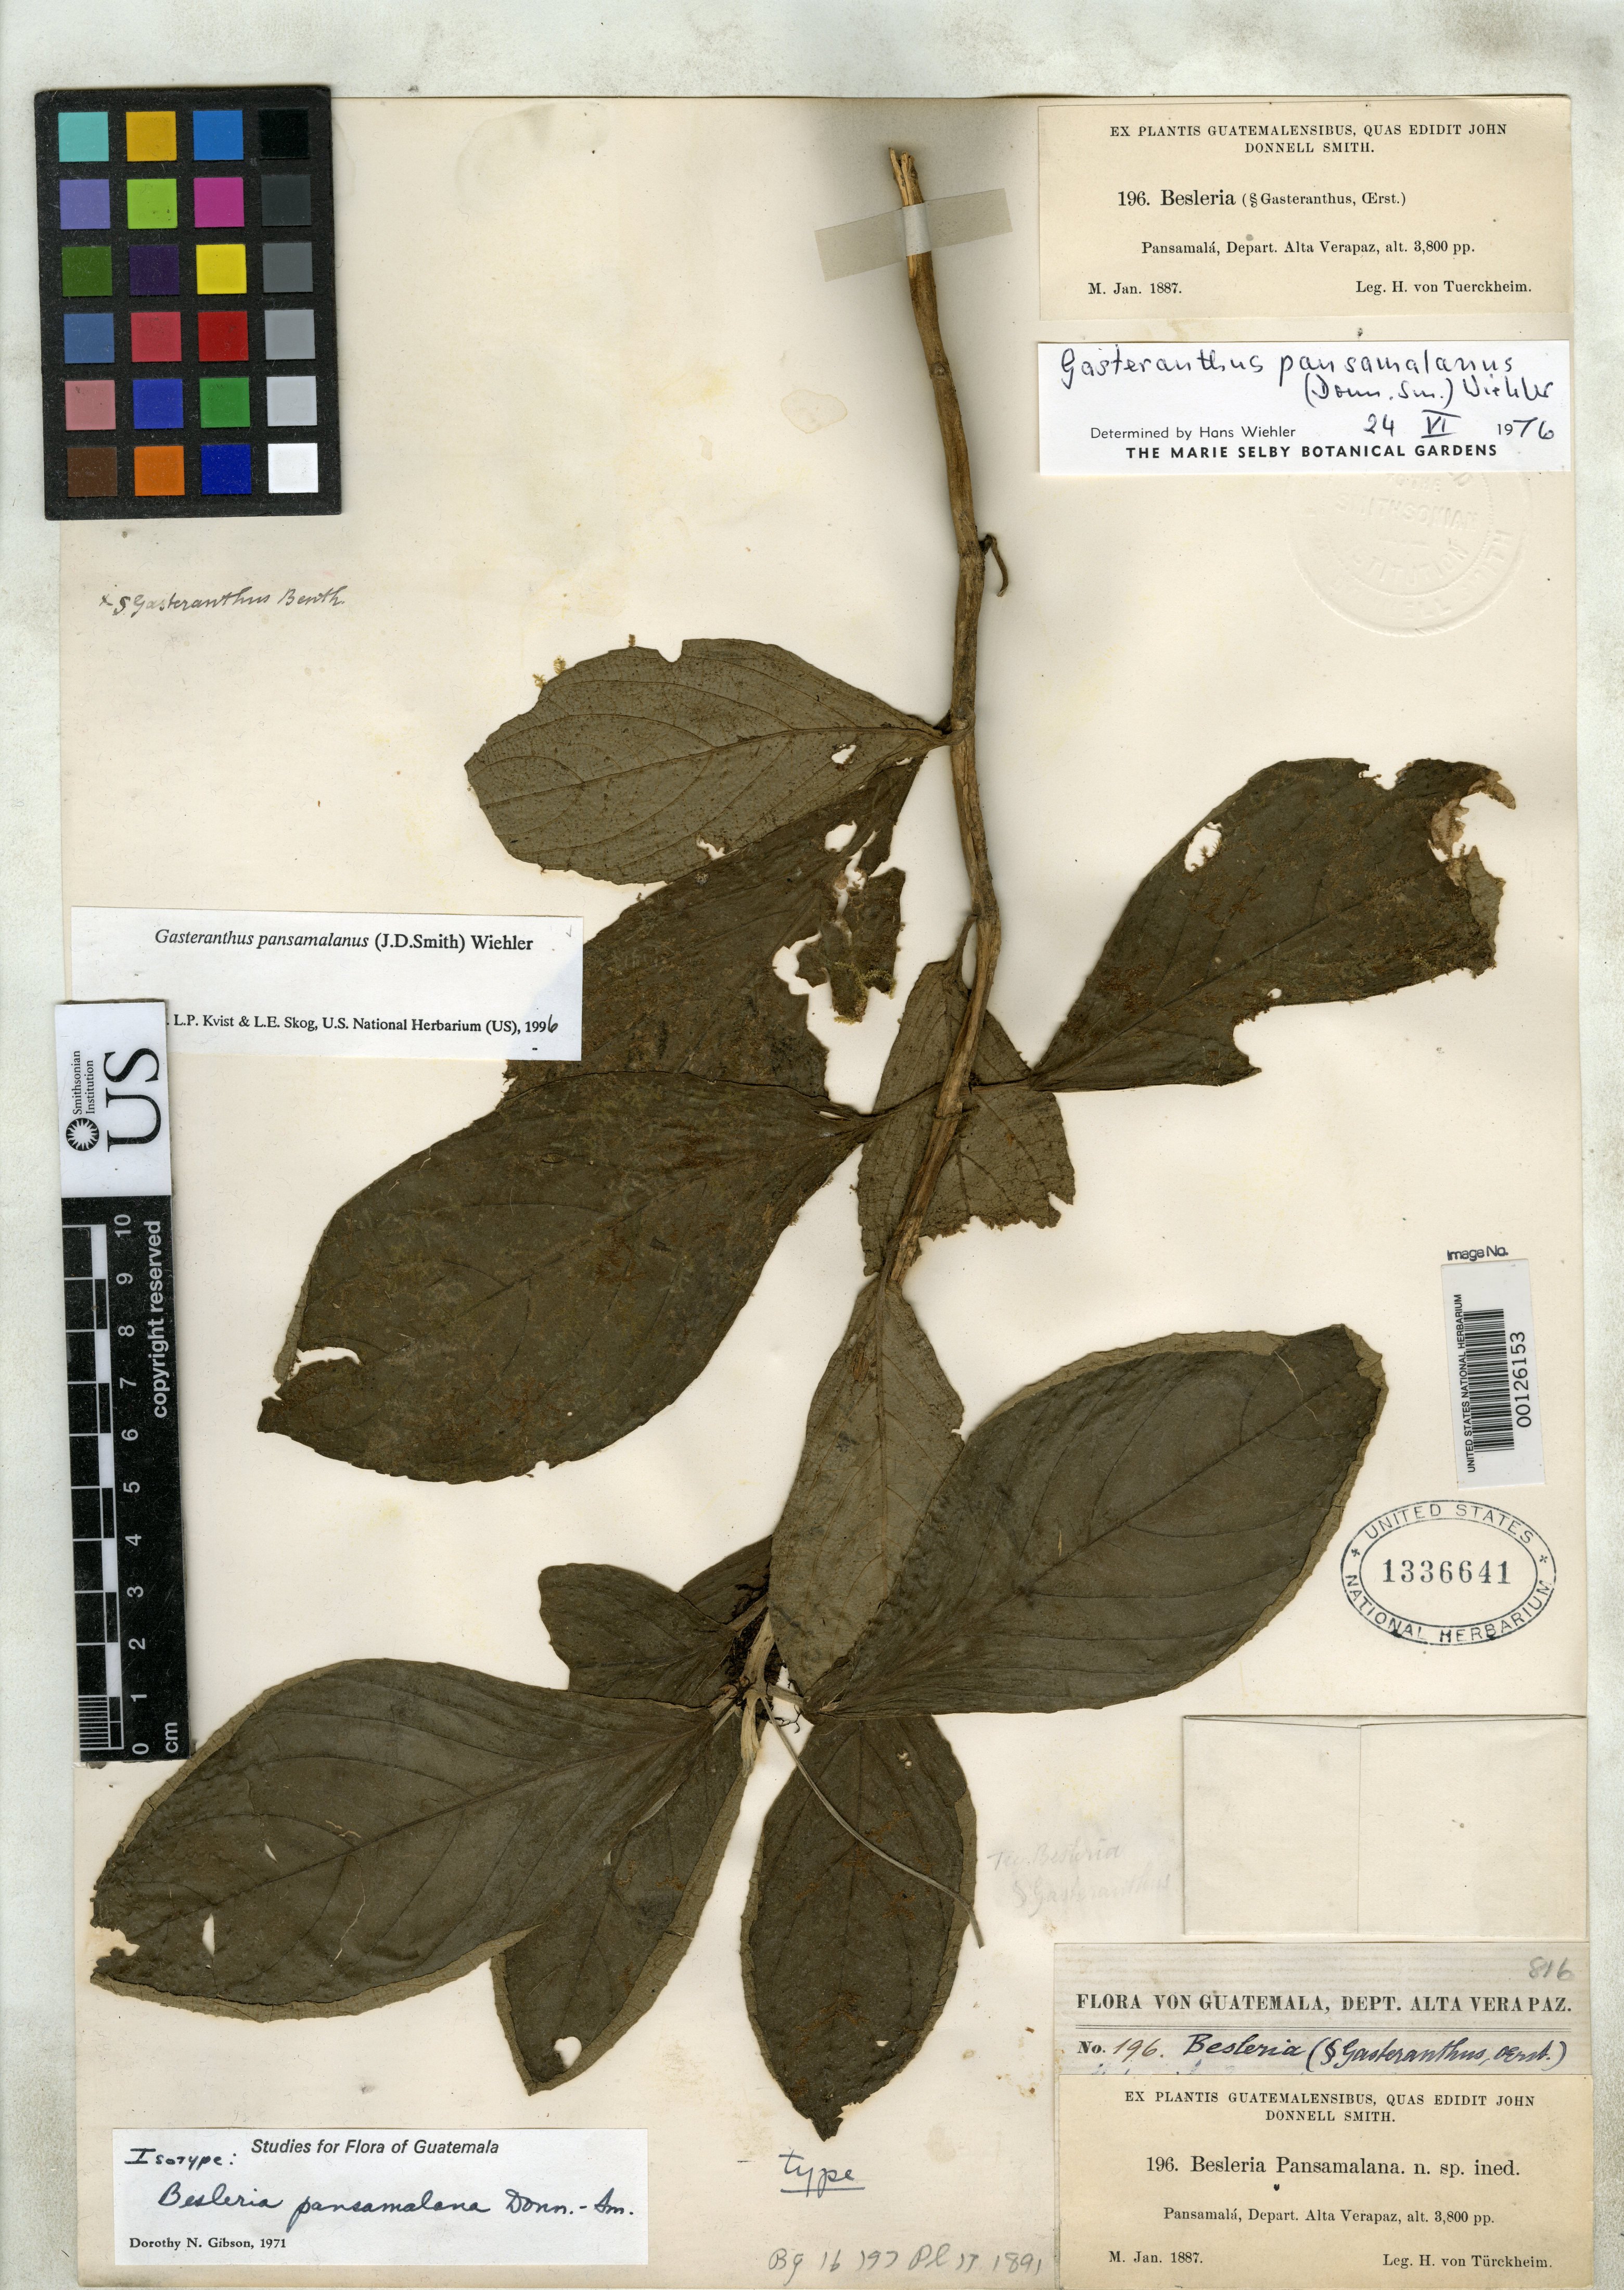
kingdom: Plantae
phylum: Tracheophyta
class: Magnoliopsida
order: Lamiales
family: Gesneriaceae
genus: Besleria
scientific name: Besleria pansamalana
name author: Donn. Sm.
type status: Isotype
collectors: H. von Türckheim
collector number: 196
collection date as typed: Jan 1887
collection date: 1887-01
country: Guatemala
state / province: Alta Verapaz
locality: Pansamalá.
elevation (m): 1158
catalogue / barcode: US 1336641